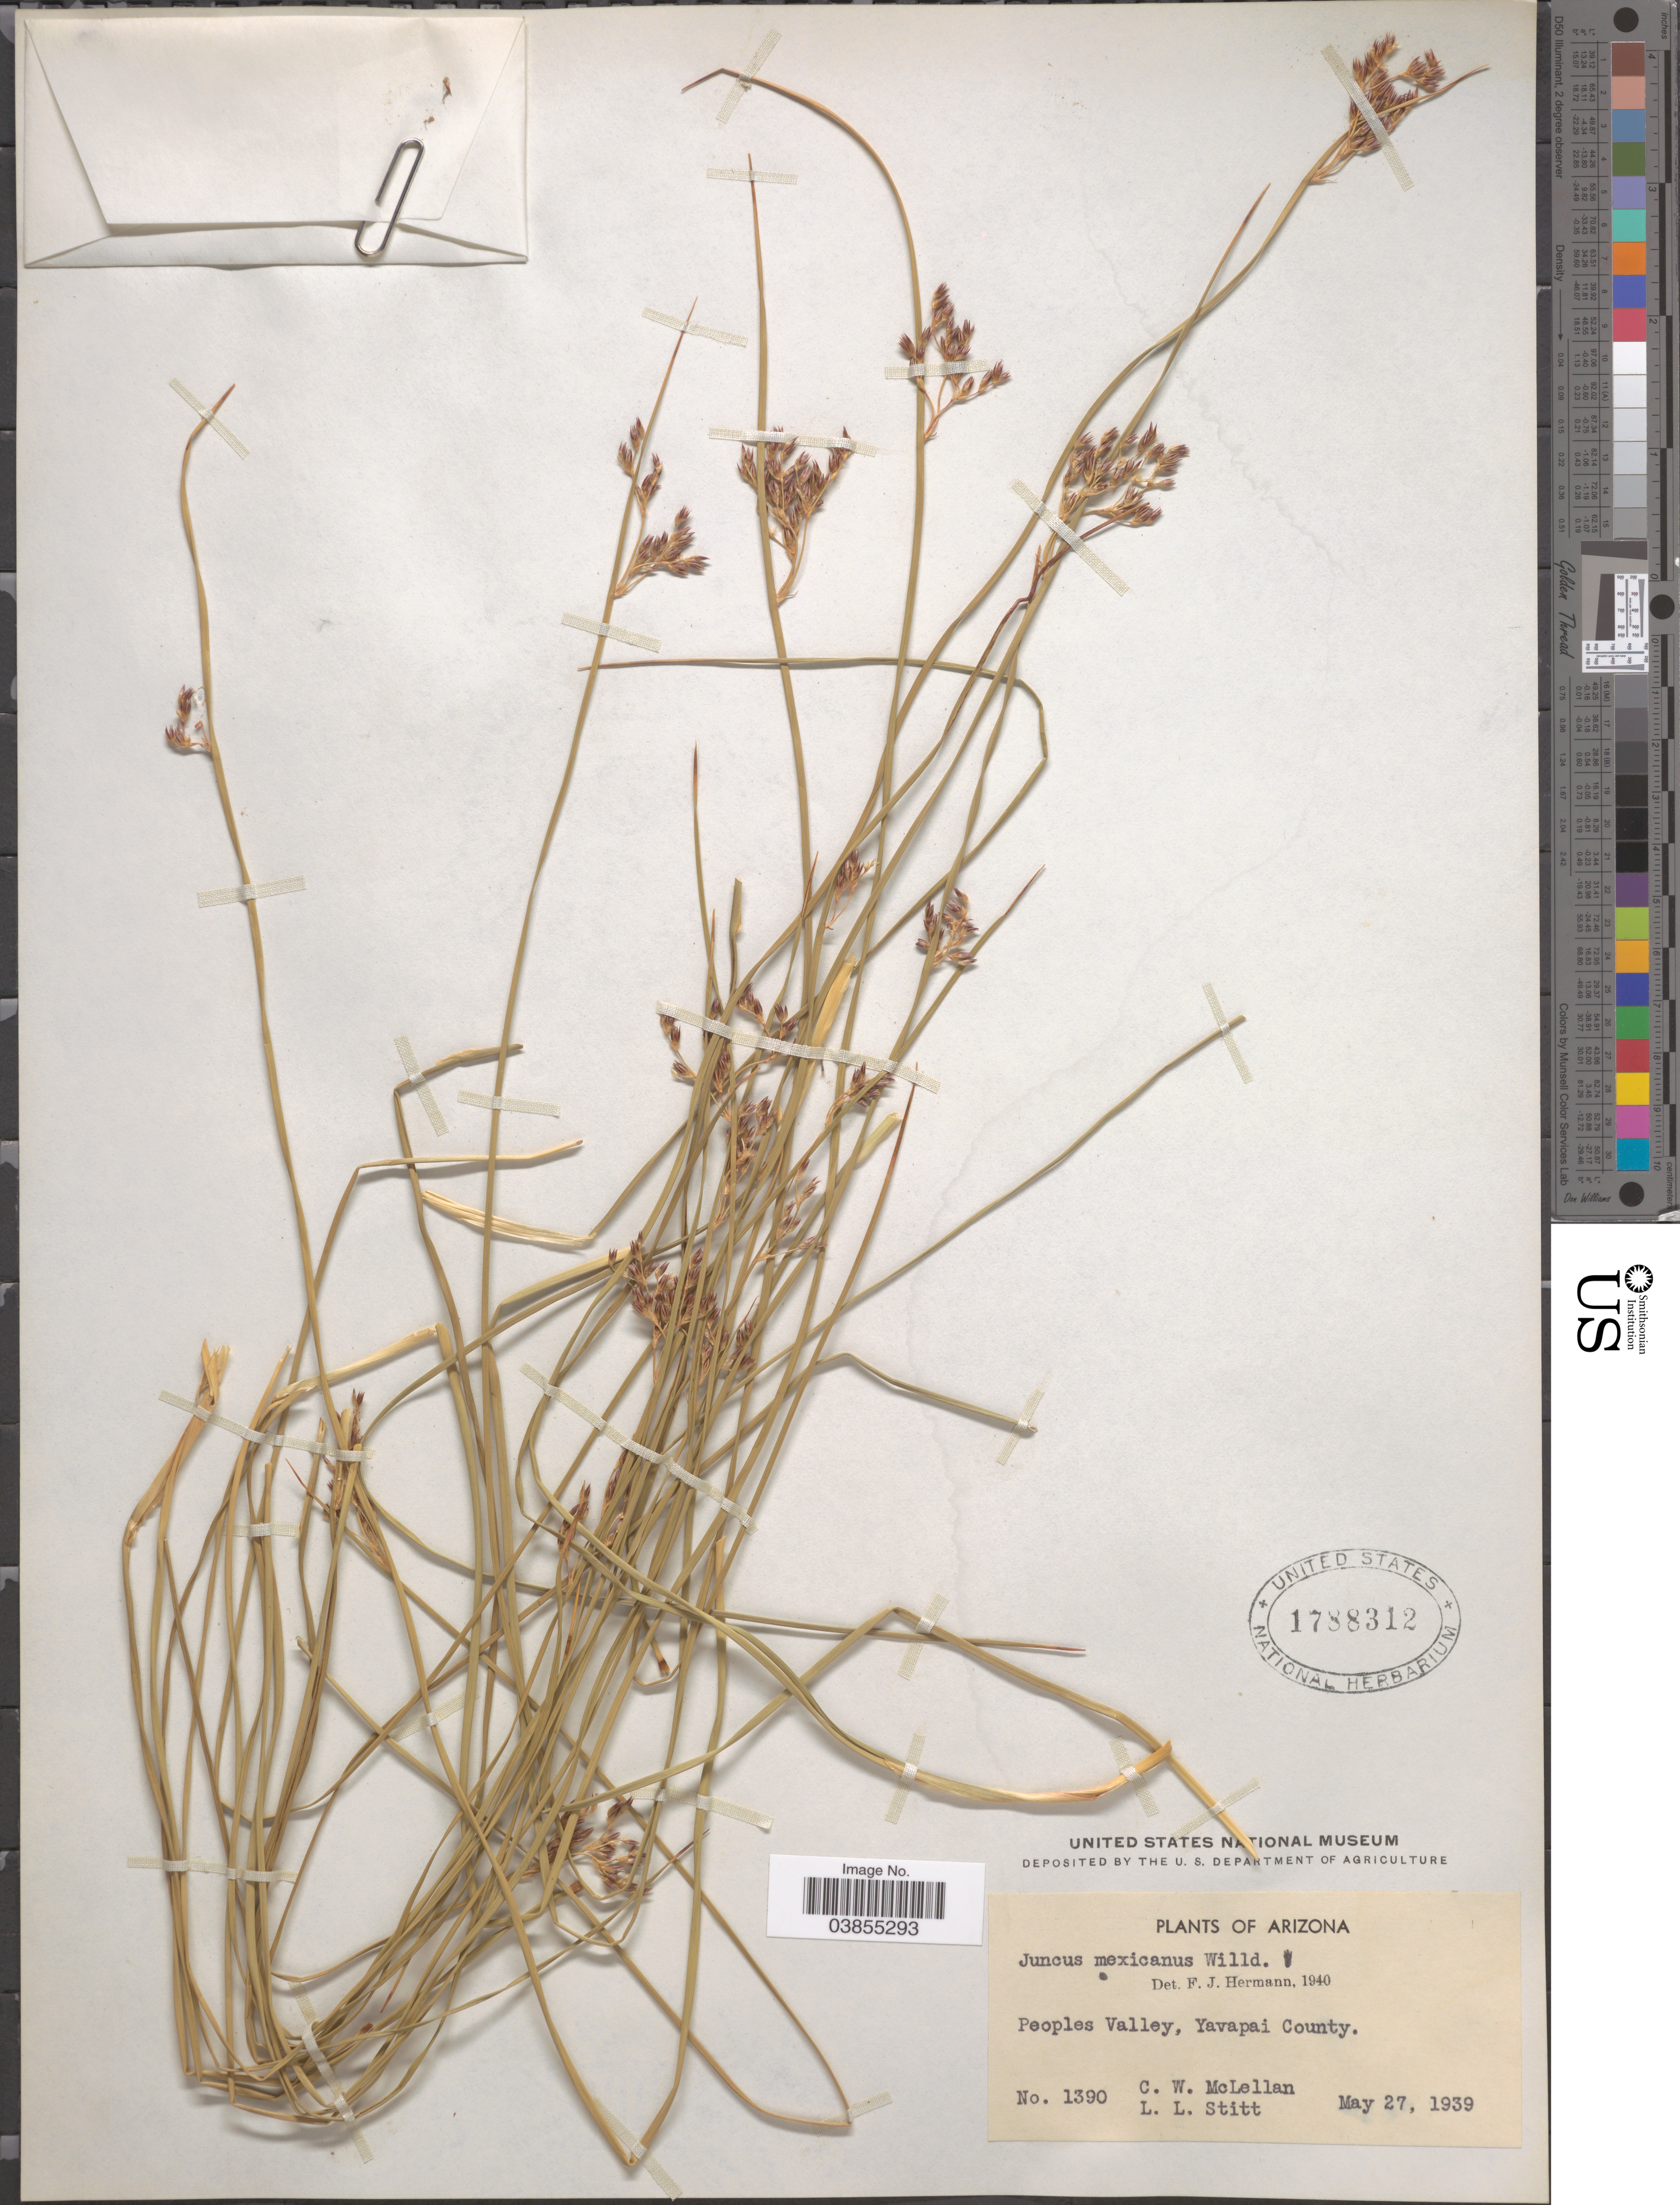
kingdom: Plantae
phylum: Tracheophyta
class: Liliopsida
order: Poales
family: Juncaceae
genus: Juncus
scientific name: Juncus mexicanus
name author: Willd. ex Schult. & Schult. f.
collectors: C. McLellan & L. Stitt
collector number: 1390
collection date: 1939-05-27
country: United States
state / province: Arizona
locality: Peoples Valley, Yavapai County.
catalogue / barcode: US 1788312